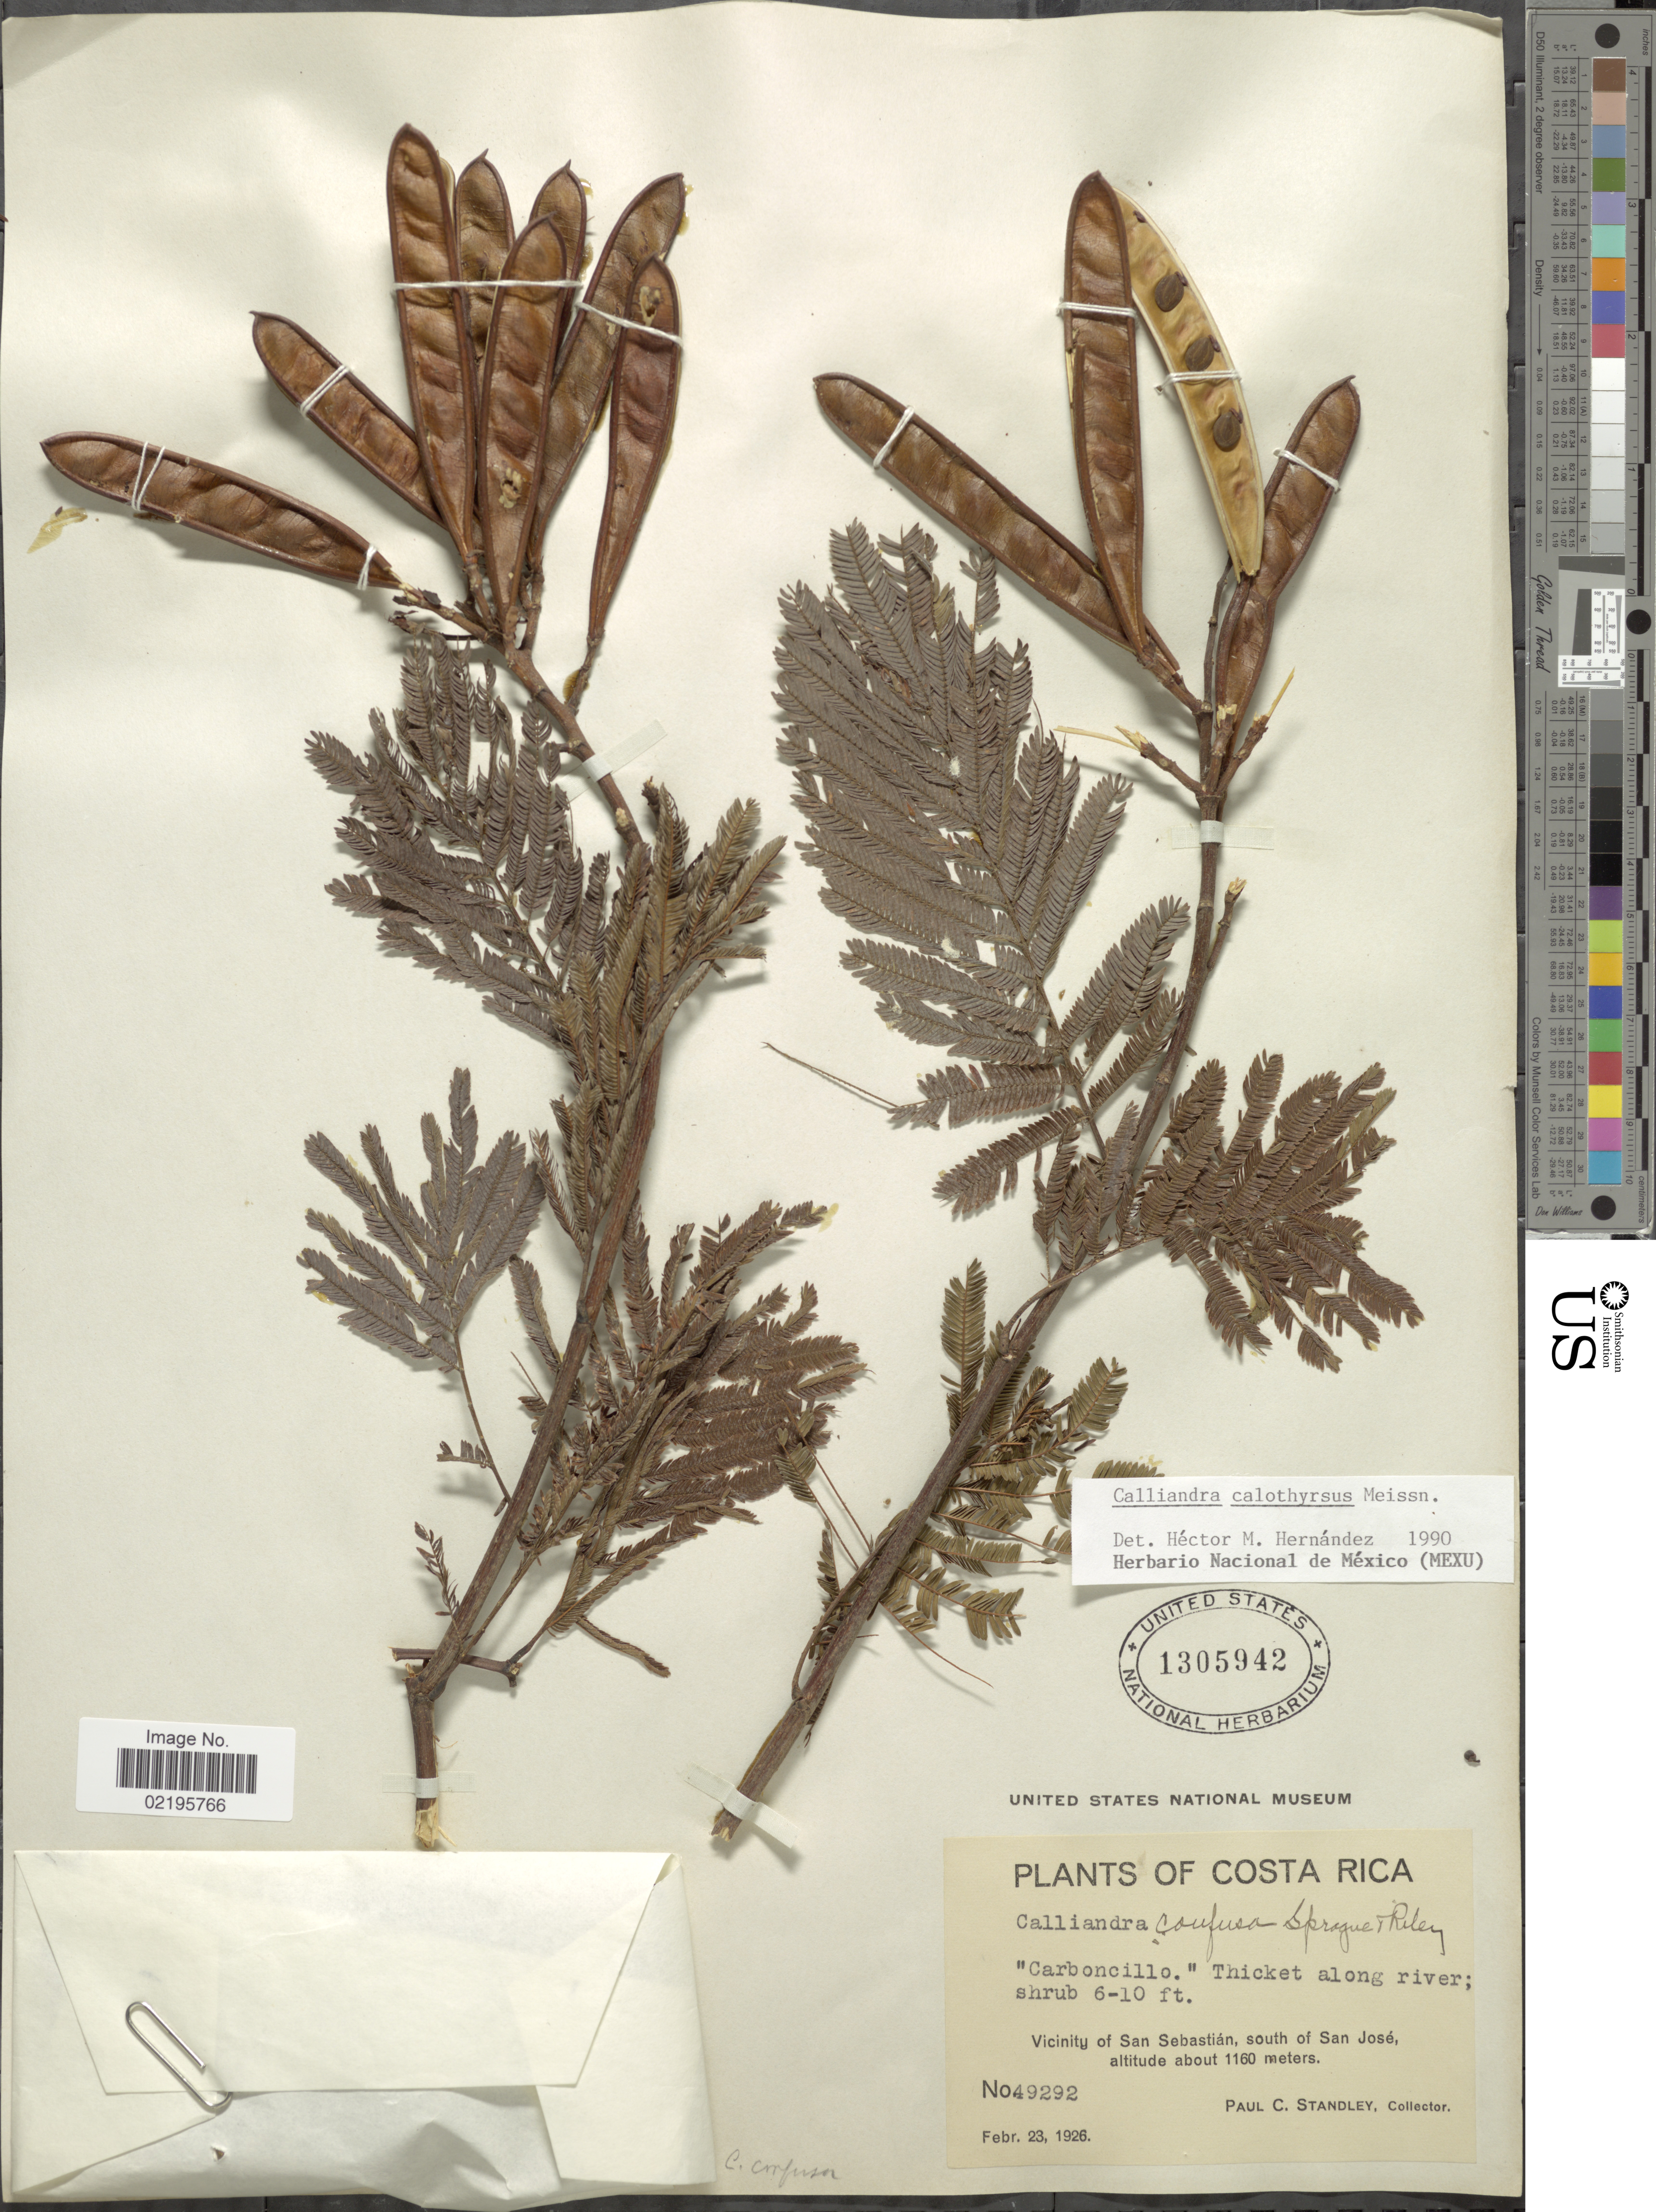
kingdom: Plantae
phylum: Tracheophyta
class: Magnoliopsida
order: Fabales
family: Fabaceae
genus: Calliandra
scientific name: Calliandra calothyrsus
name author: Meisn.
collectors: P. C. Standley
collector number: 49292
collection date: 1926-02-23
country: Costa Rica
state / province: San José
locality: Vicinity of San Sebastian, south of San Jose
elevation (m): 1160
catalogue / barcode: US 1305942